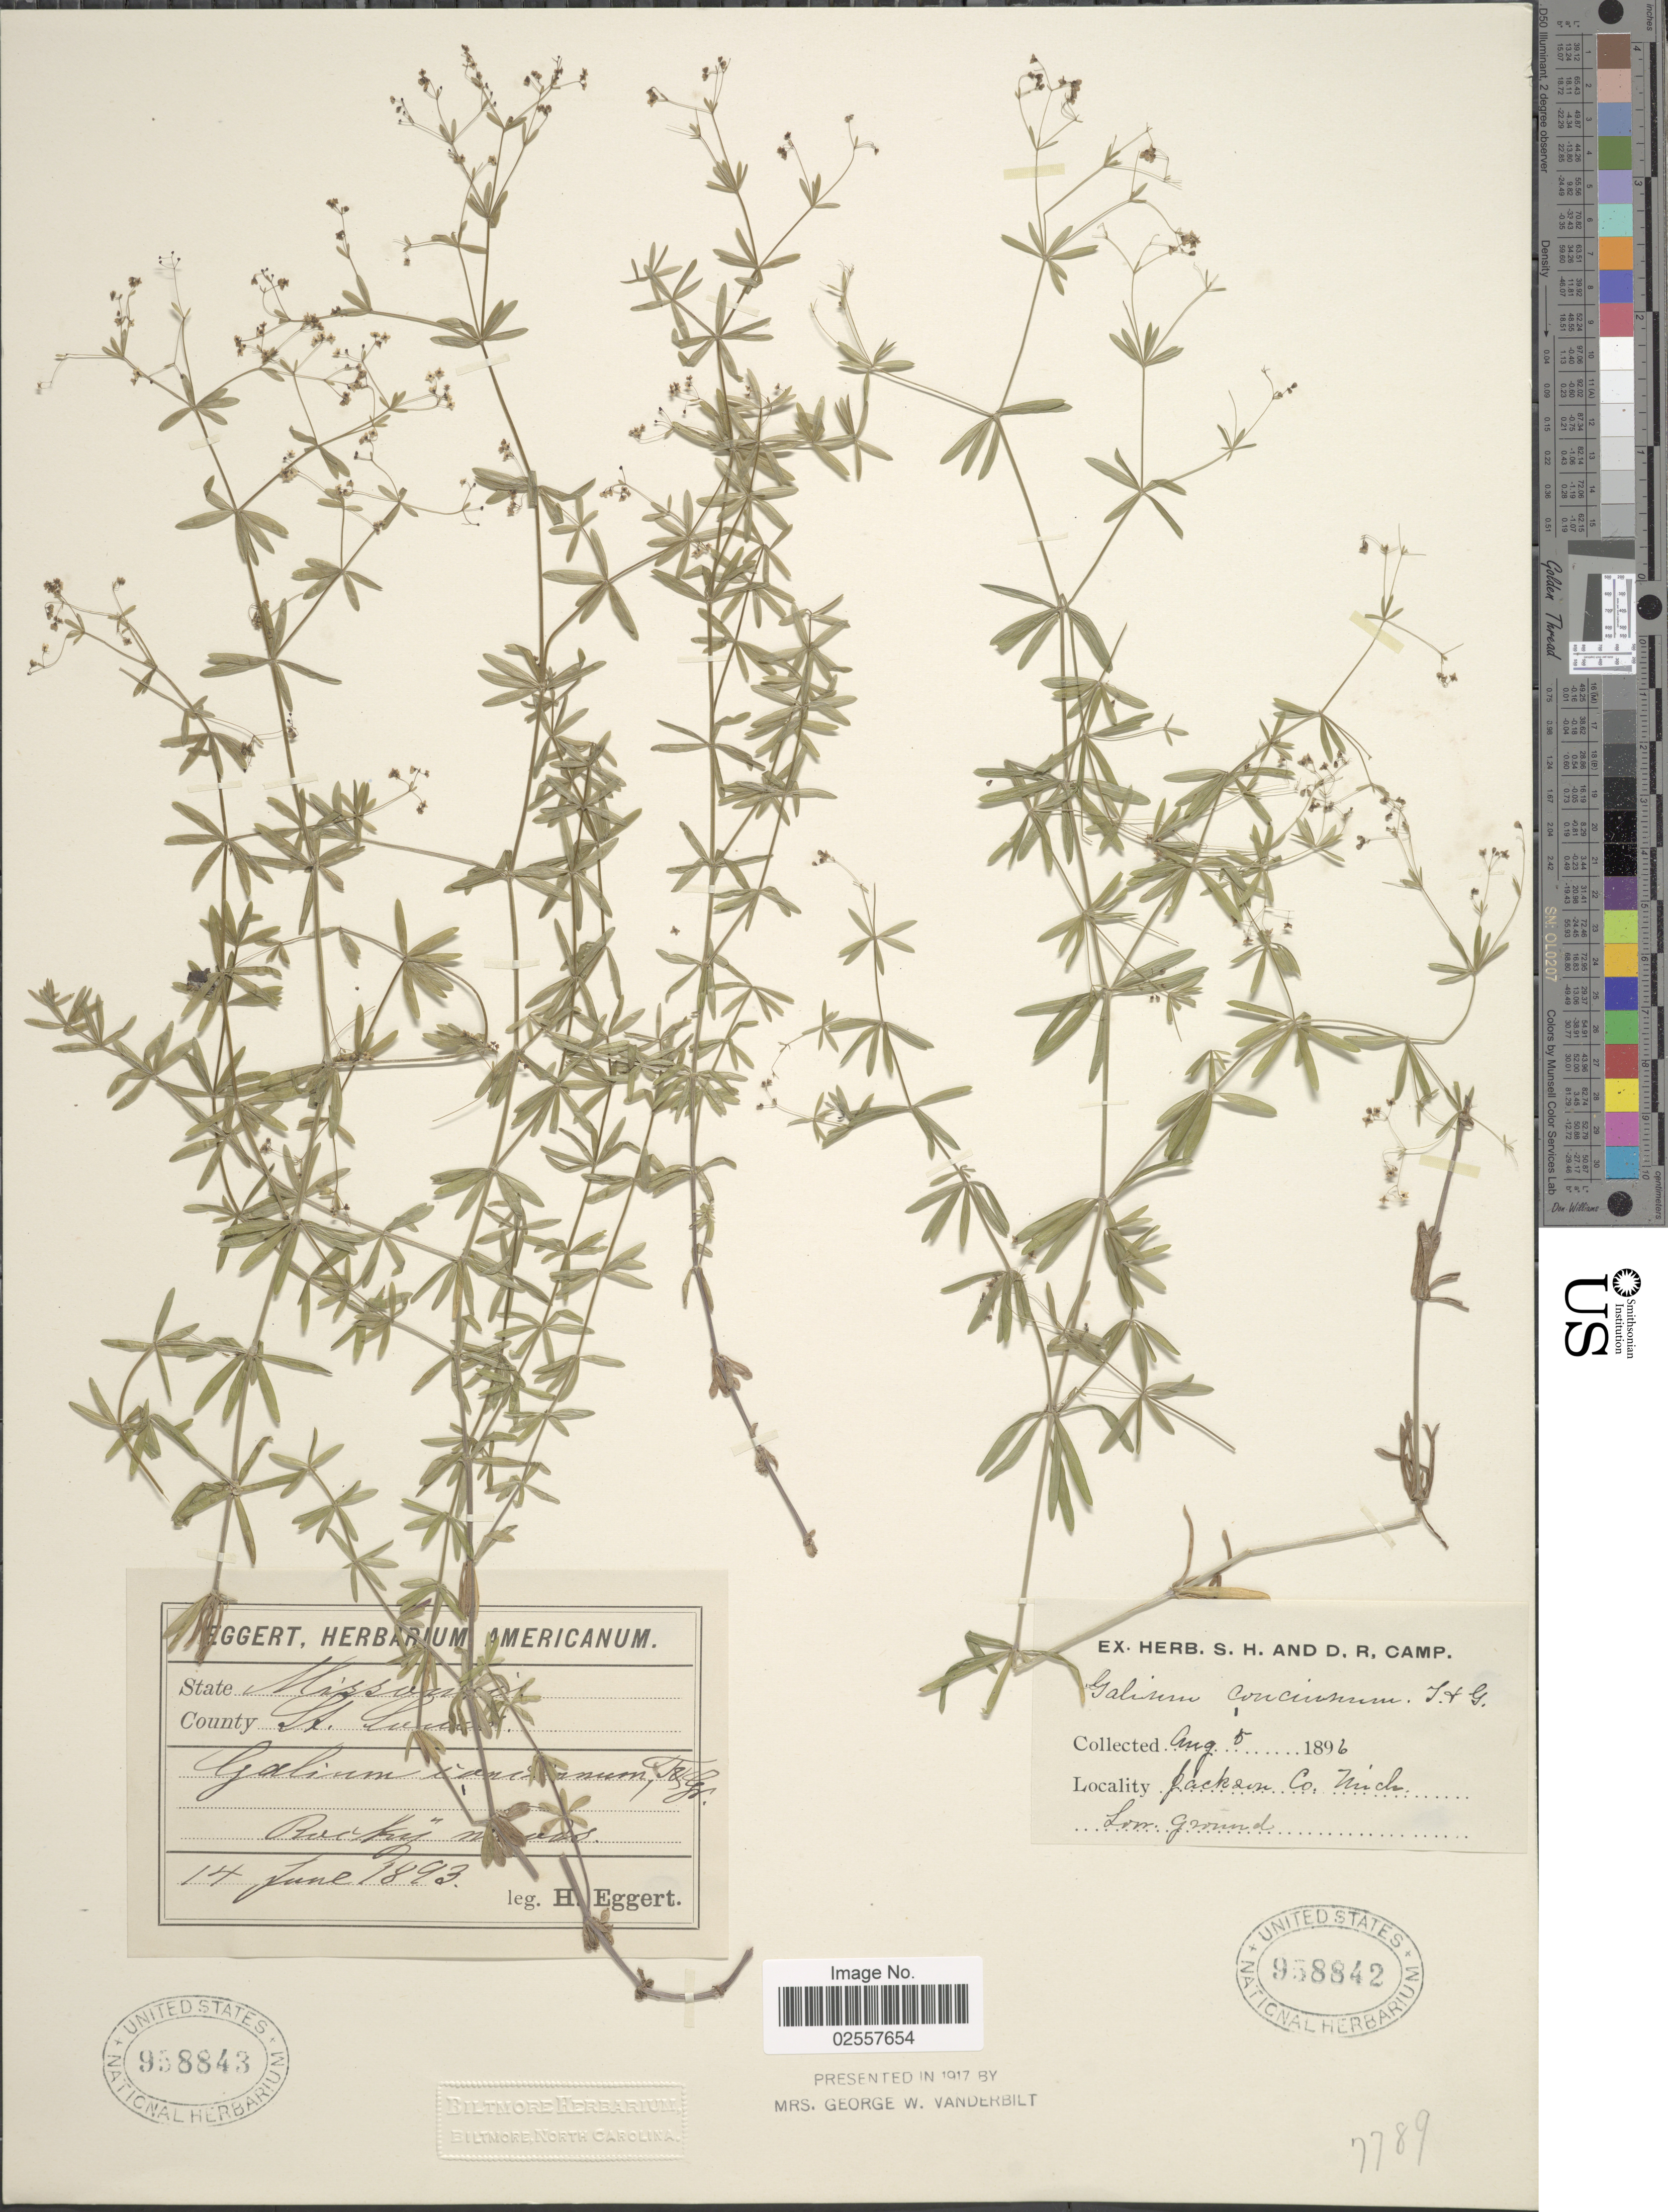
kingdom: Plantae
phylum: Tracheophyta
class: Magnoliopsida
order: Gentianales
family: Rubiaceae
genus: Galium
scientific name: Galium concinnum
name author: Torr. & A. Gray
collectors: ex herb. S. H and D. R. Camp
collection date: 1896-08-05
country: United States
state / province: Michigan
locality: Jackson Co.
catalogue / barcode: US 958842-2